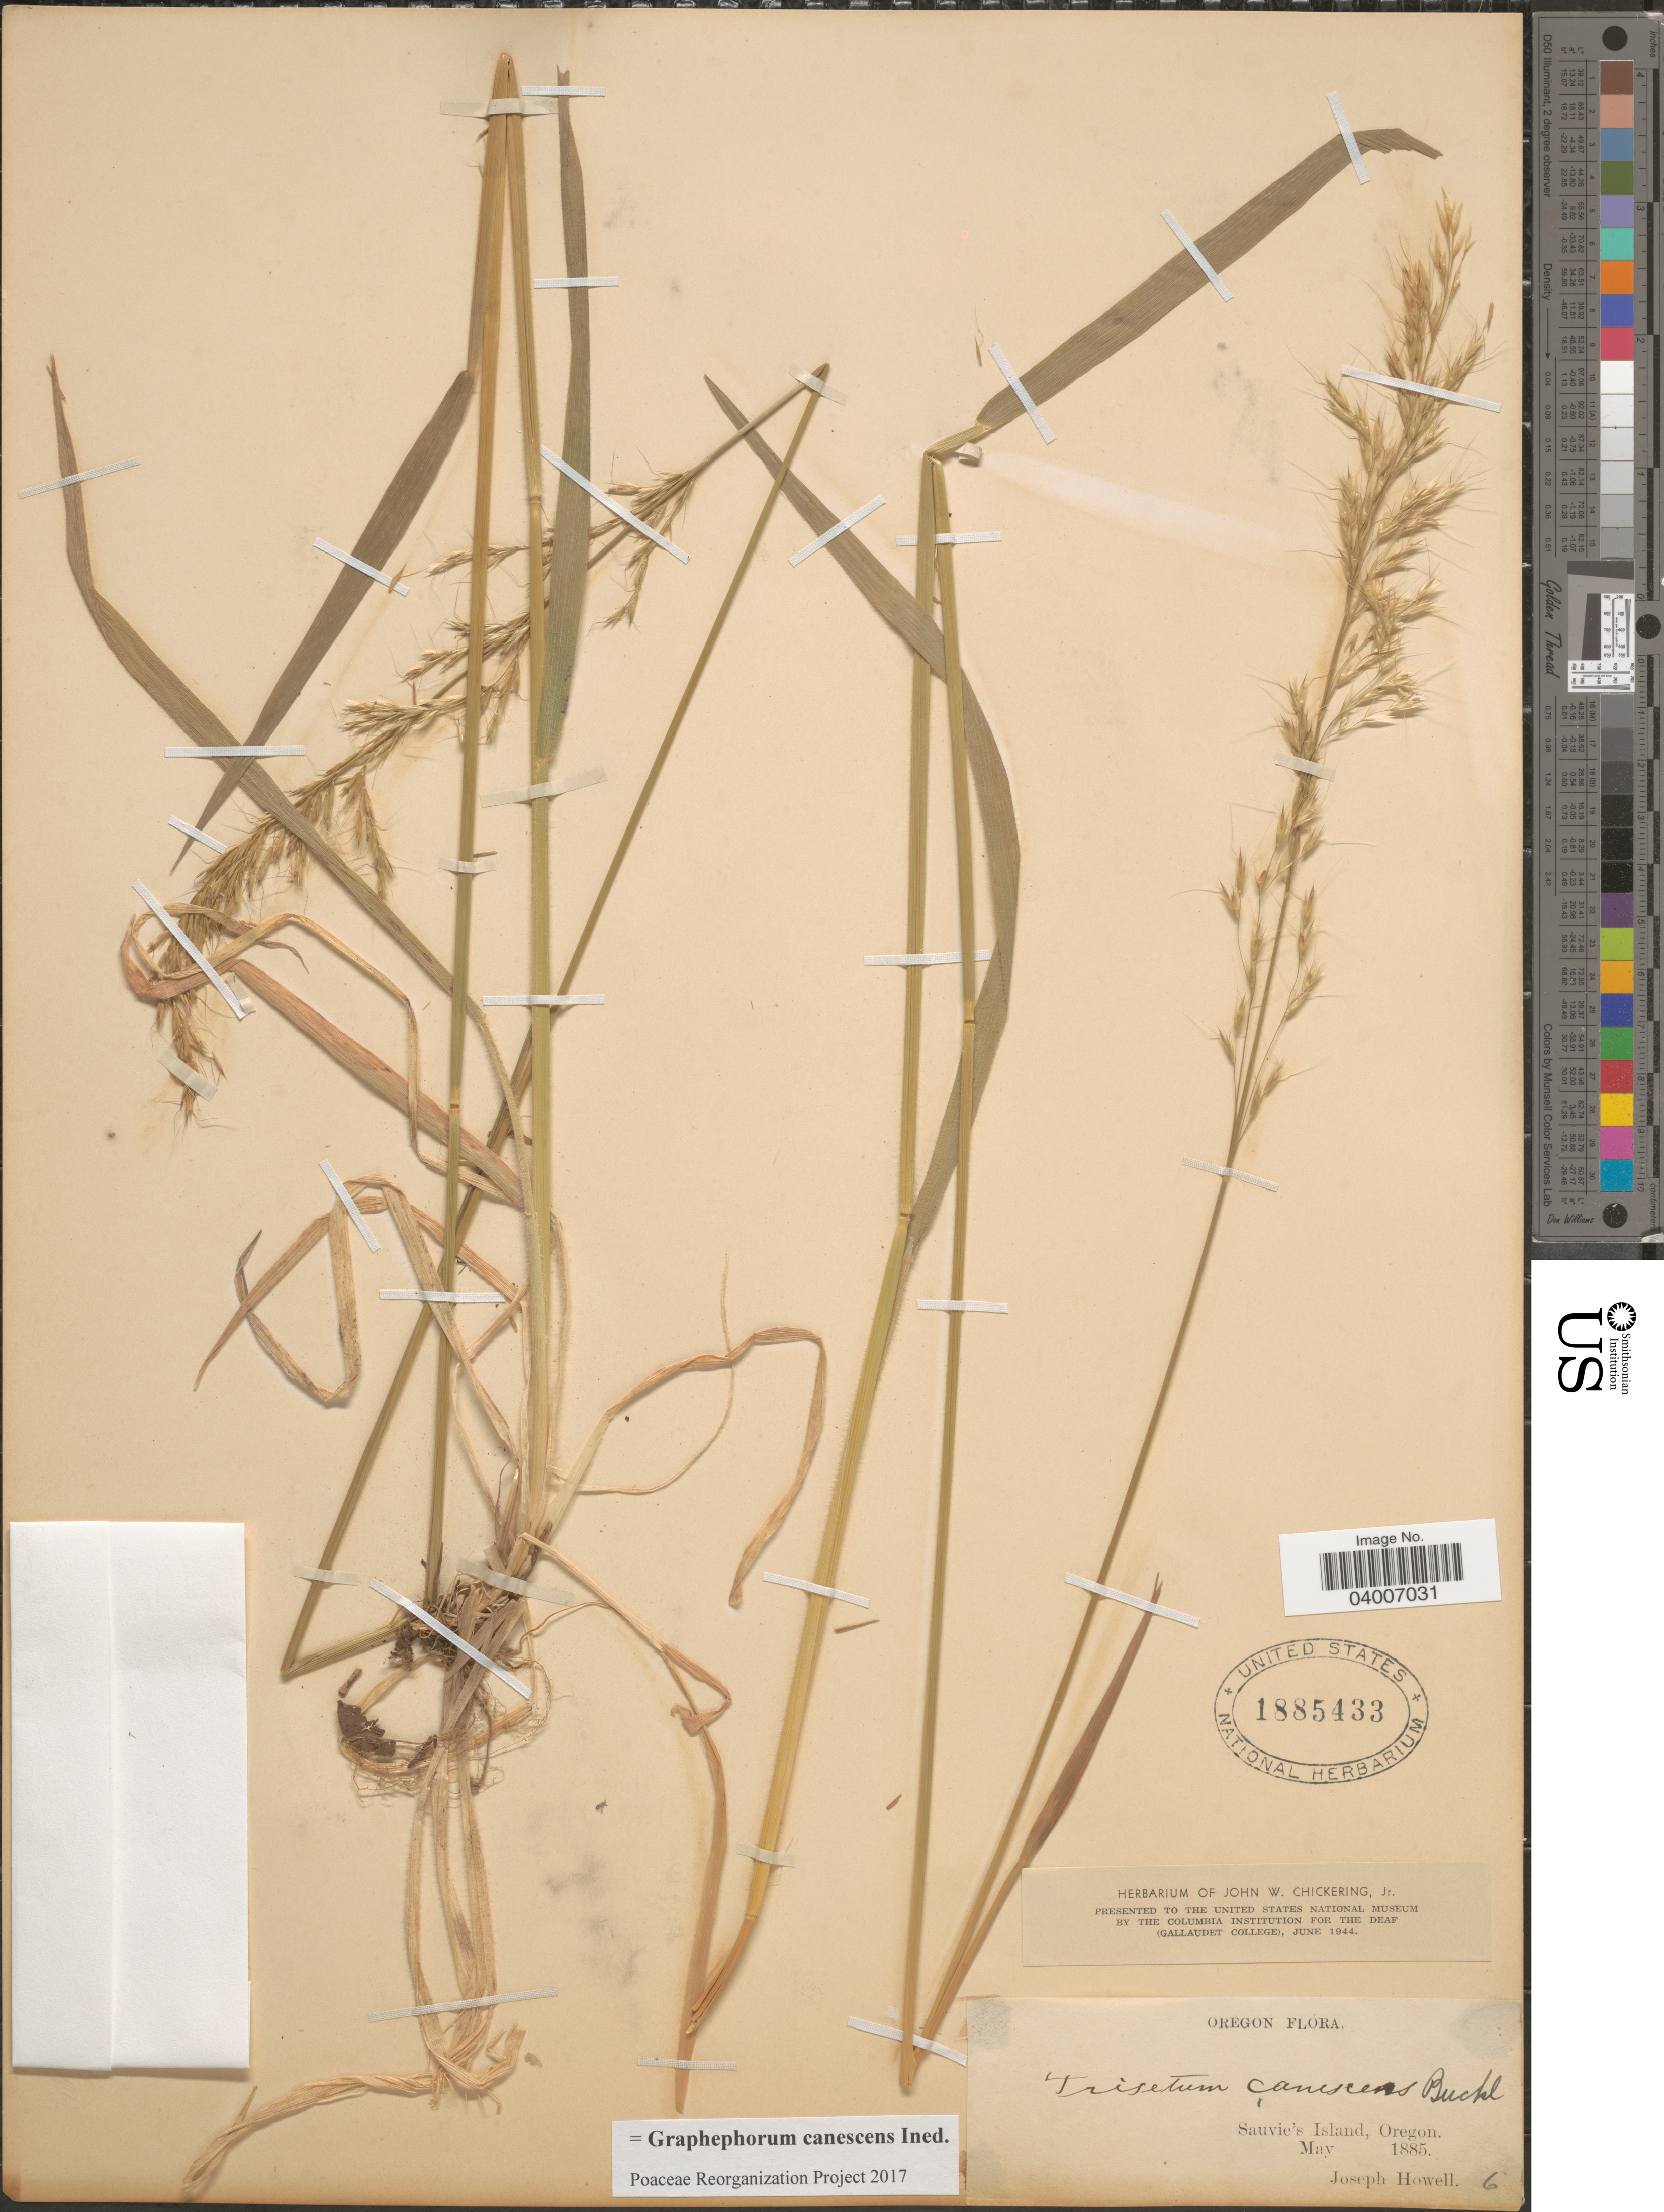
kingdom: Plantae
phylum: Tracheophyta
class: Liliopsida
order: Poales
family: Poaceae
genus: Graphephorum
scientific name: Graphephorum canescens ined.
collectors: J. Howell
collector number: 6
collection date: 1885-05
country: United States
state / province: Oregon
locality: Sauvie's Island.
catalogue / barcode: US 1885433